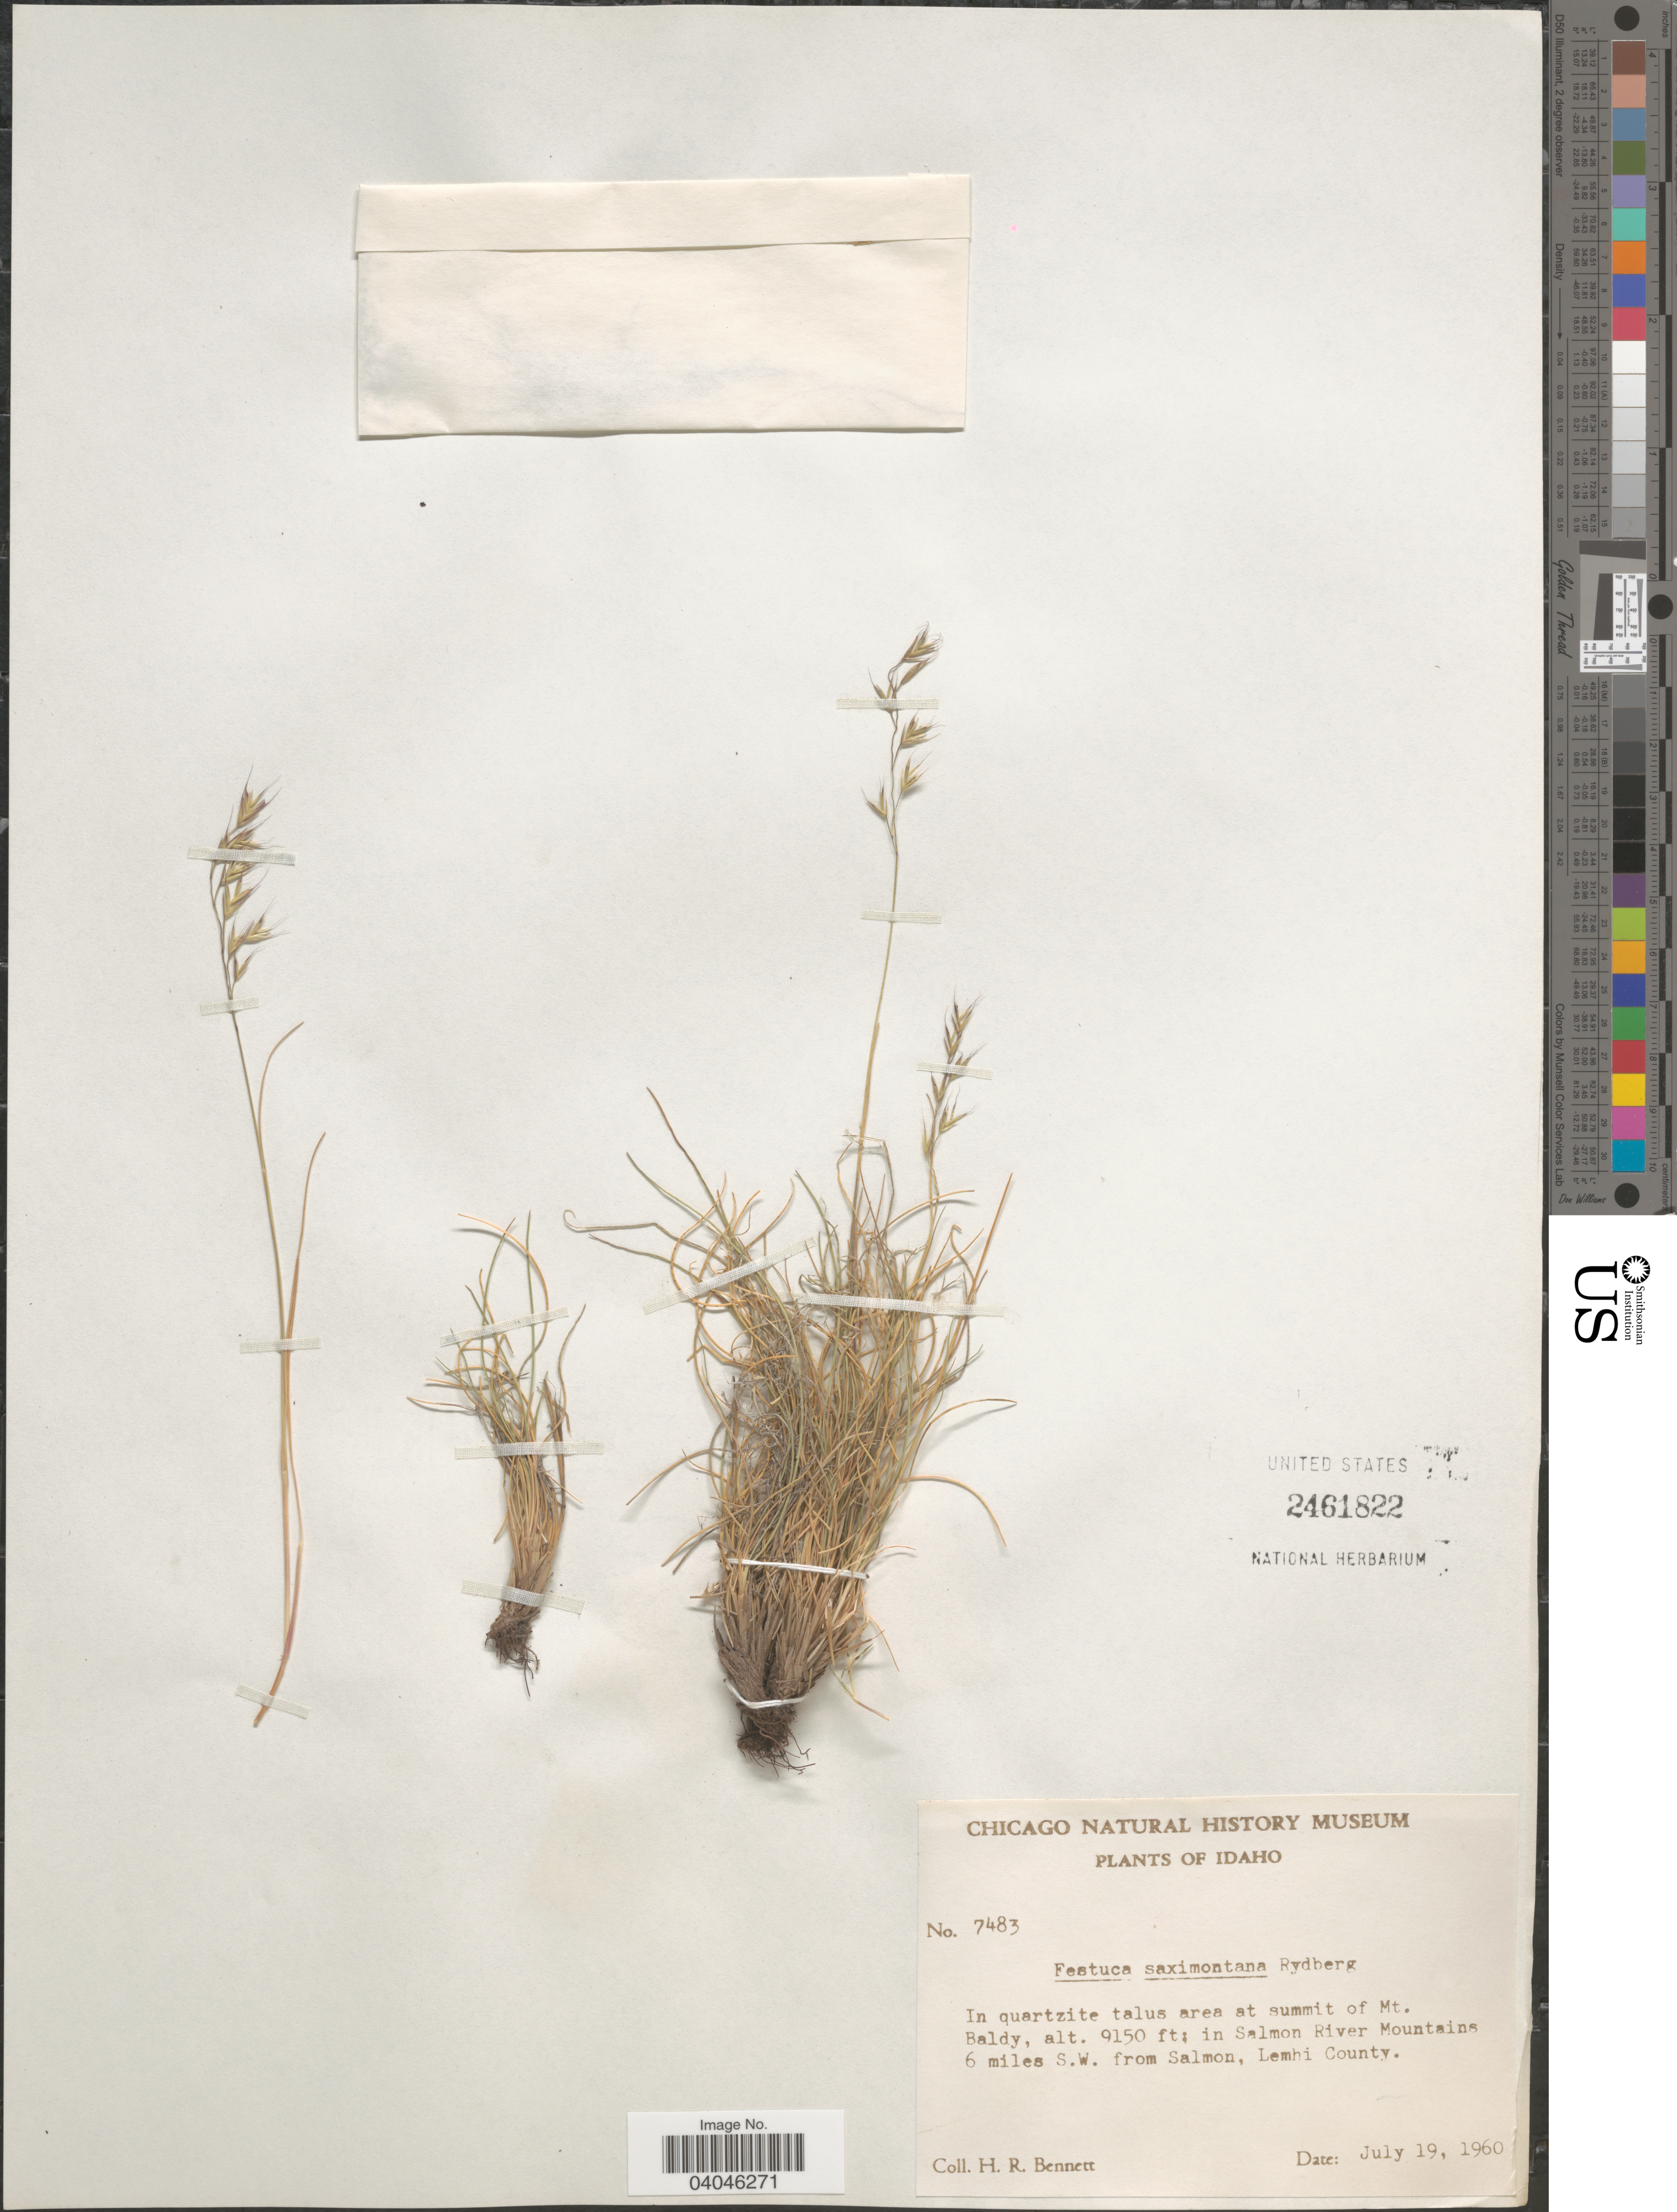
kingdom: Plantae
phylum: Tracheophyta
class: Liliopsida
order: Poales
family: Poaceae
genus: Festuca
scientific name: Festuca saximontana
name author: Rydb.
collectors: H. R. Bennett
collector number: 7483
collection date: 1960-07-19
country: United States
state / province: Idaho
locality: Area at summit of Mt. Baldy, in Salmon River Mountains. 6 miles S.W. from Salmon, Lemhi County.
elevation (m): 2789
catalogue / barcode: US 2461822